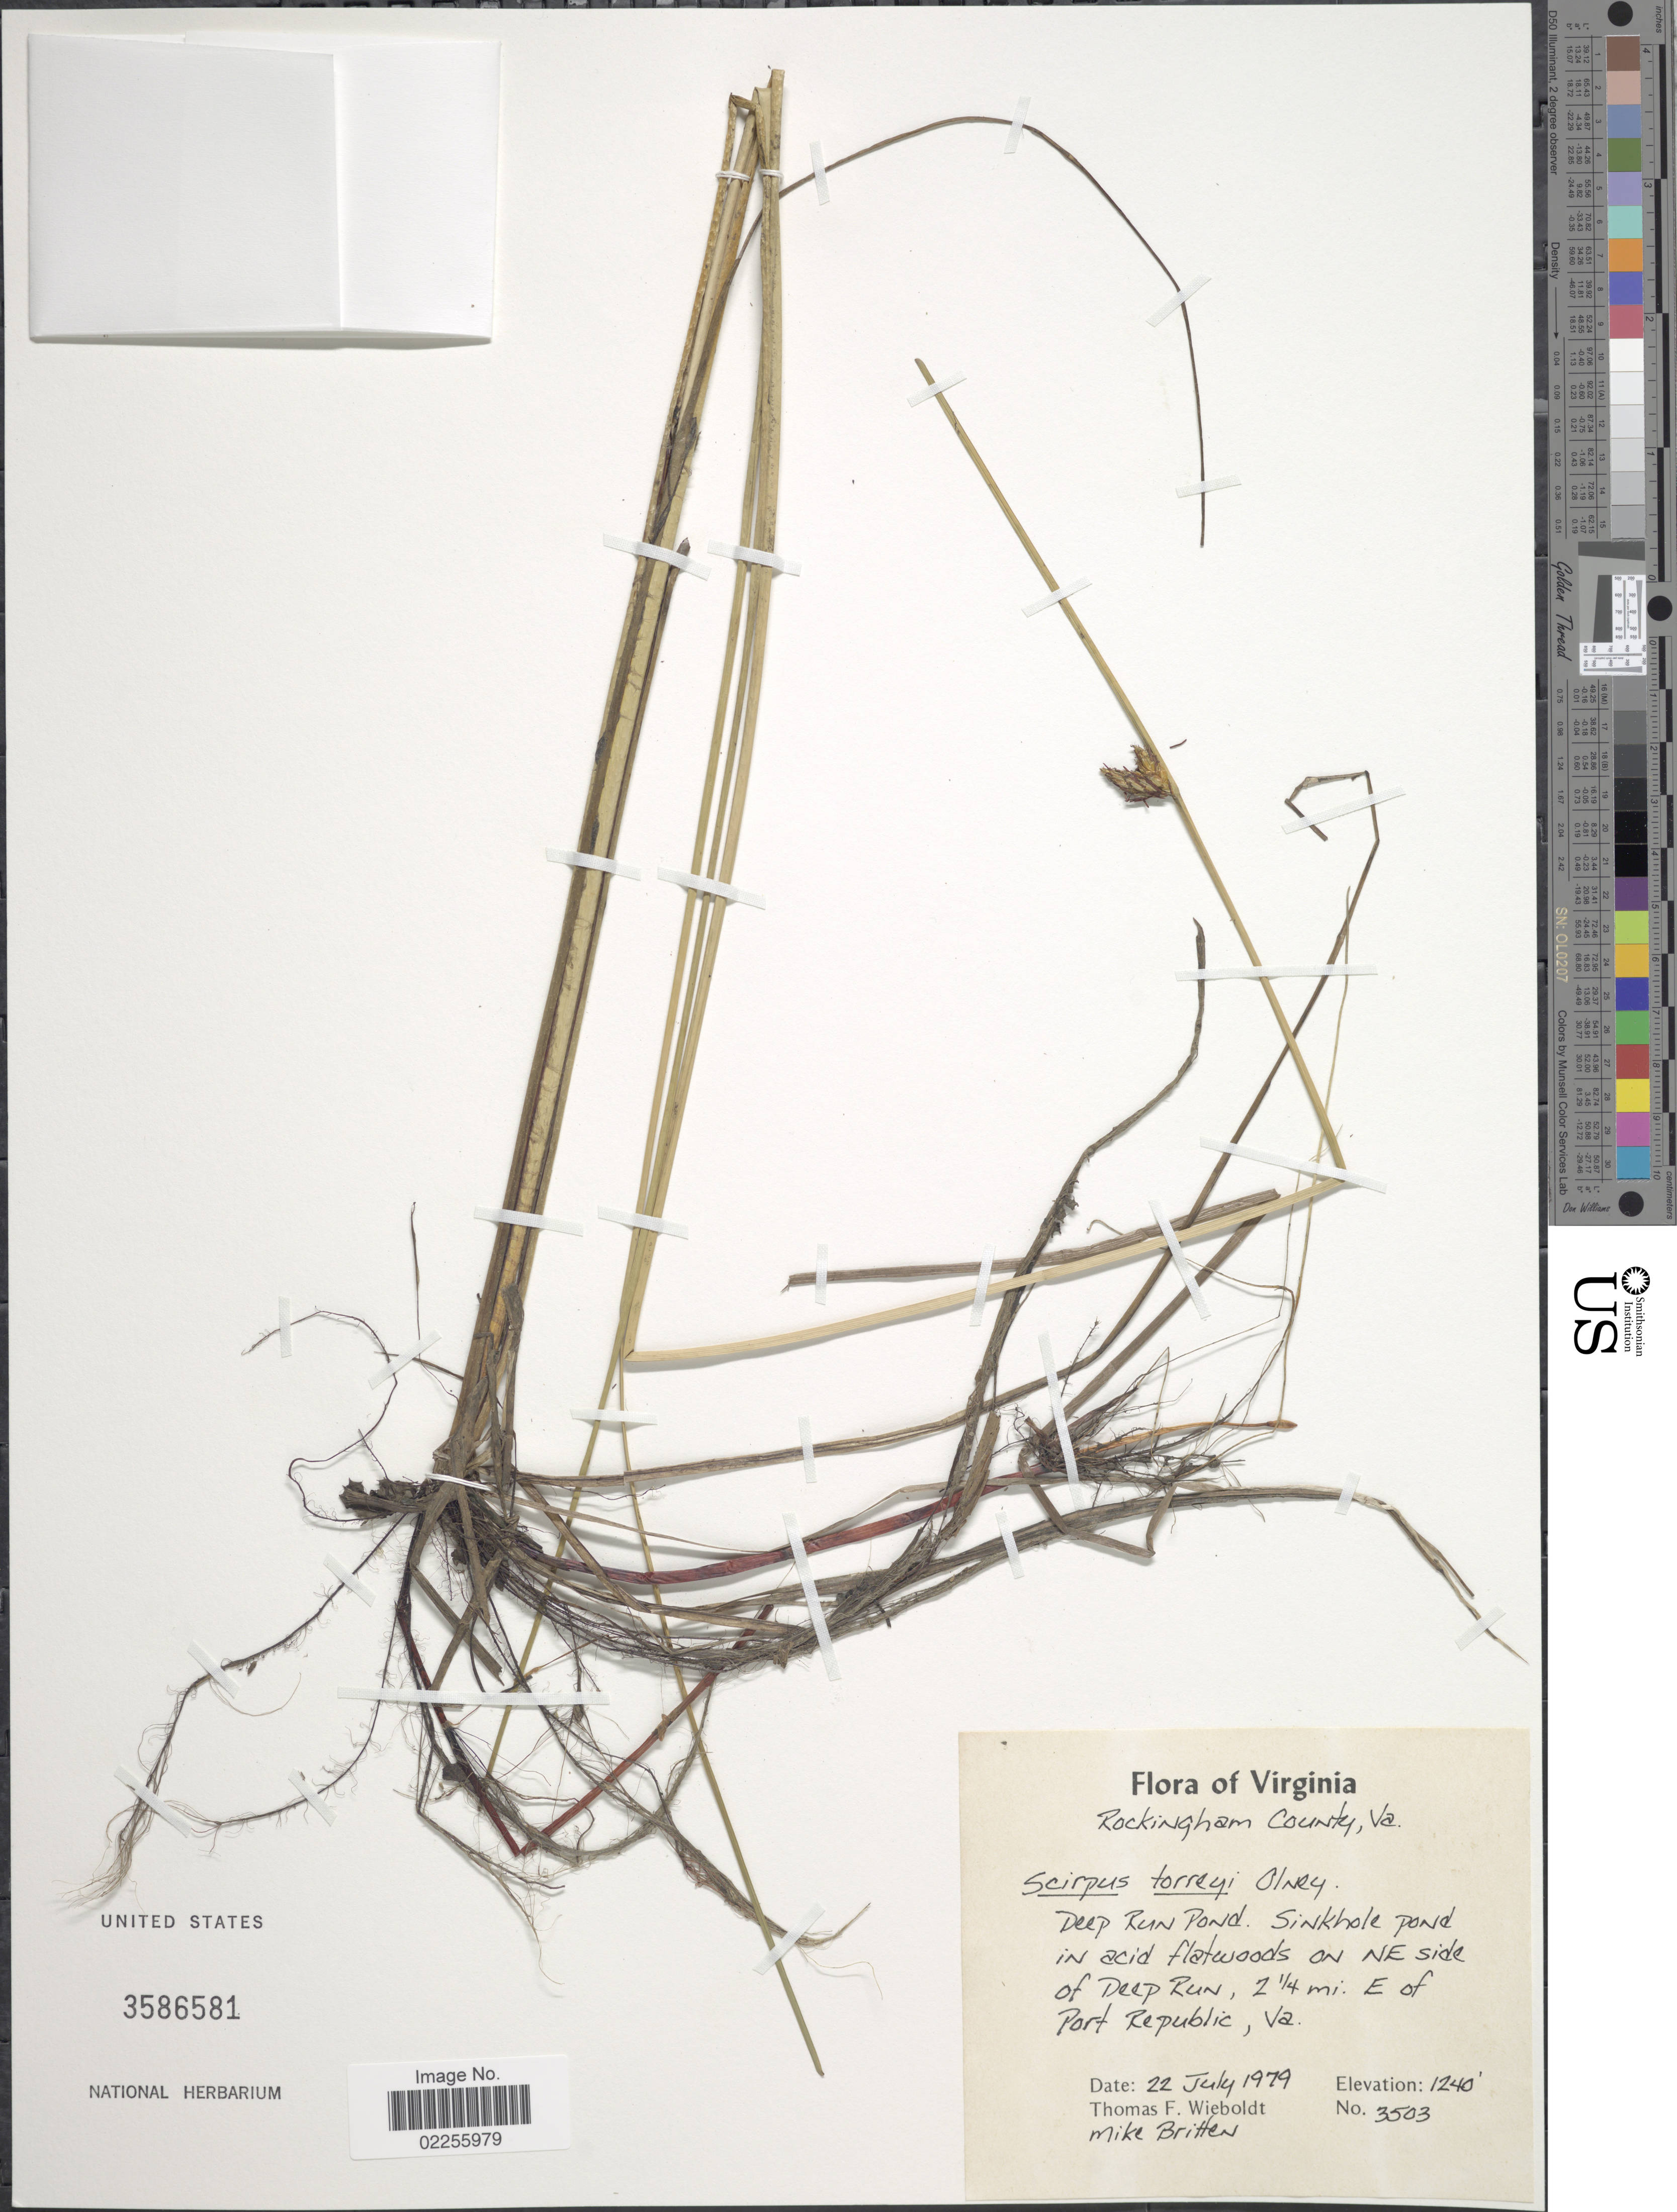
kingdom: Plantae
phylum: Tracheophyta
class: Liliopsida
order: Poales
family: Cyperaceae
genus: Schoenoplectus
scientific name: Schoenoplectus torreyi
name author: (Olney) Palla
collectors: T. Wieboldt & M. Britten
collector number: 3503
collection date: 1979-07-22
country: United States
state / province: Virginia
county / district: Rockingham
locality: Rockingham County, Deep Run Pond. Sinkhole Pond in acid flatwoods on NE side of Deep Run, 2¼ mi E of Port Republic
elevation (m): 378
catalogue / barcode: US 3586581